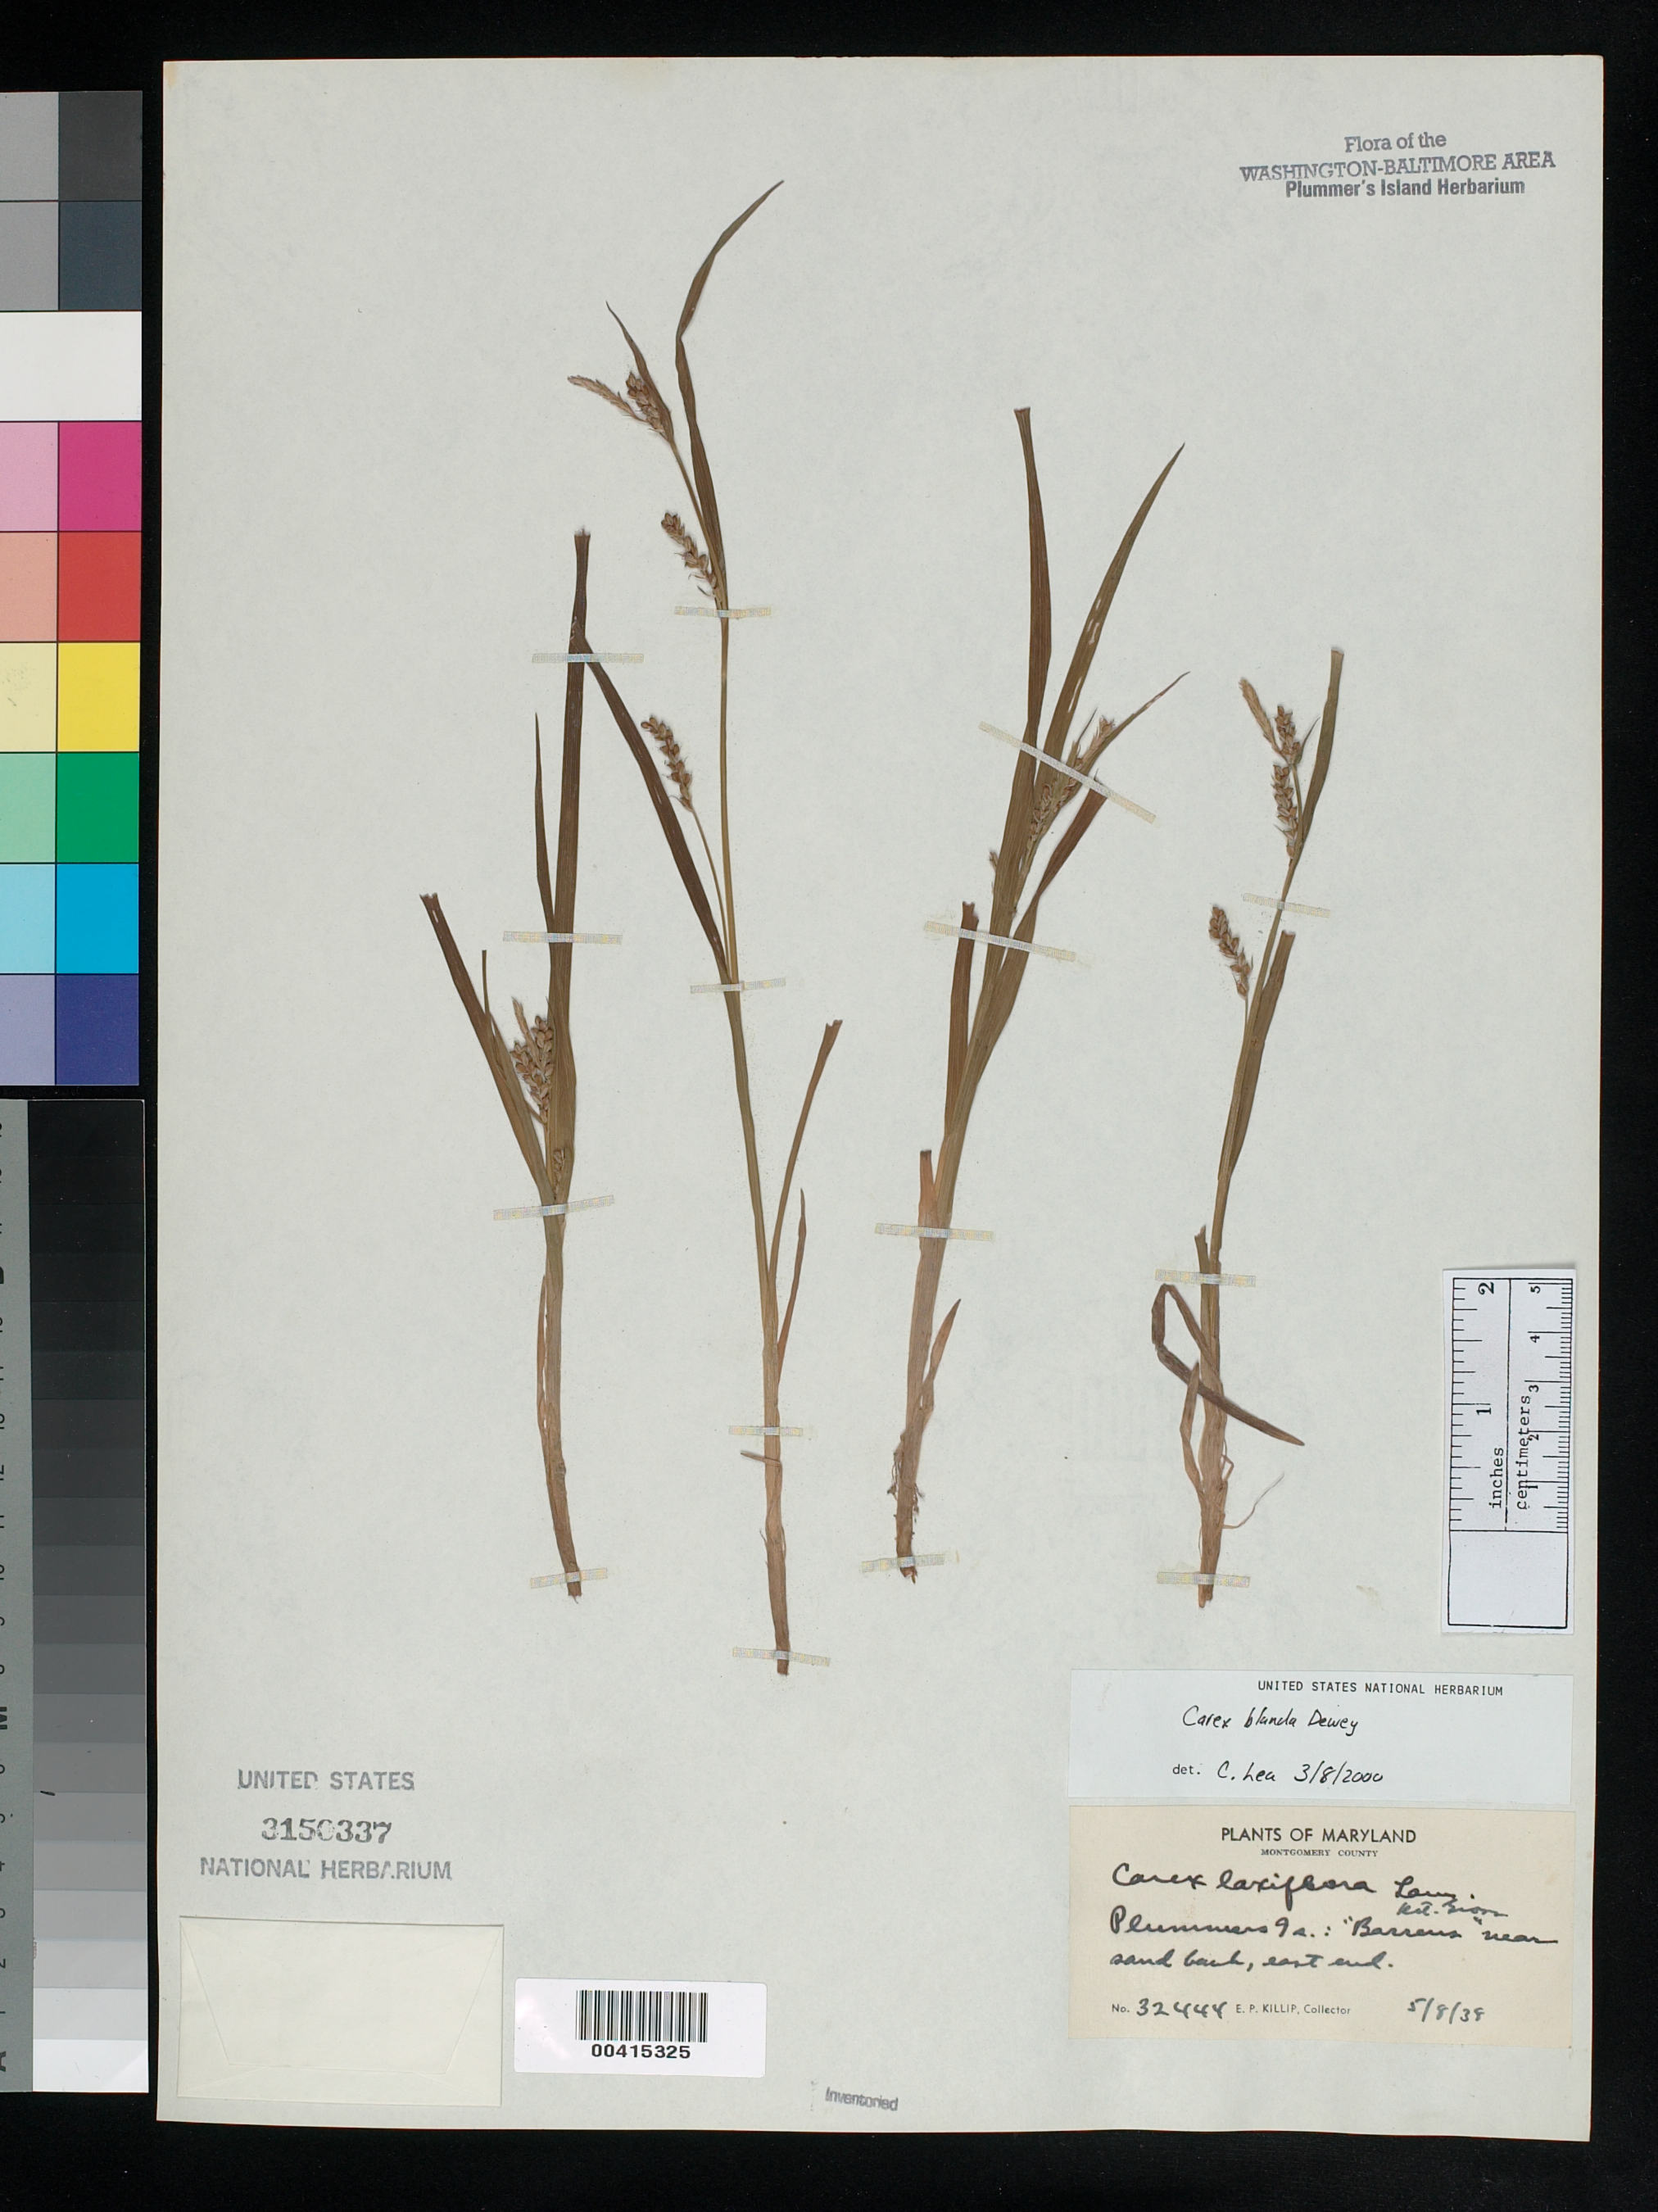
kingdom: Plantae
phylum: Tracheophyta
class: Liliopsida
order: Poales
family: Cyperaceae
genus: Carex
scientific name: Carex blanda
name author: Dewey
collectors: E. P. Killip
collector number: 32444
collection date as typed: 08 May 1938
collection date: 1938-05-08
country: United States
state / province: Maryland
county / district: Montgomery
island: Plummers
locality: Plummer's Island; "barrens" near sand bank, east end Plummers Island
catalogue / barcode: US 3150337